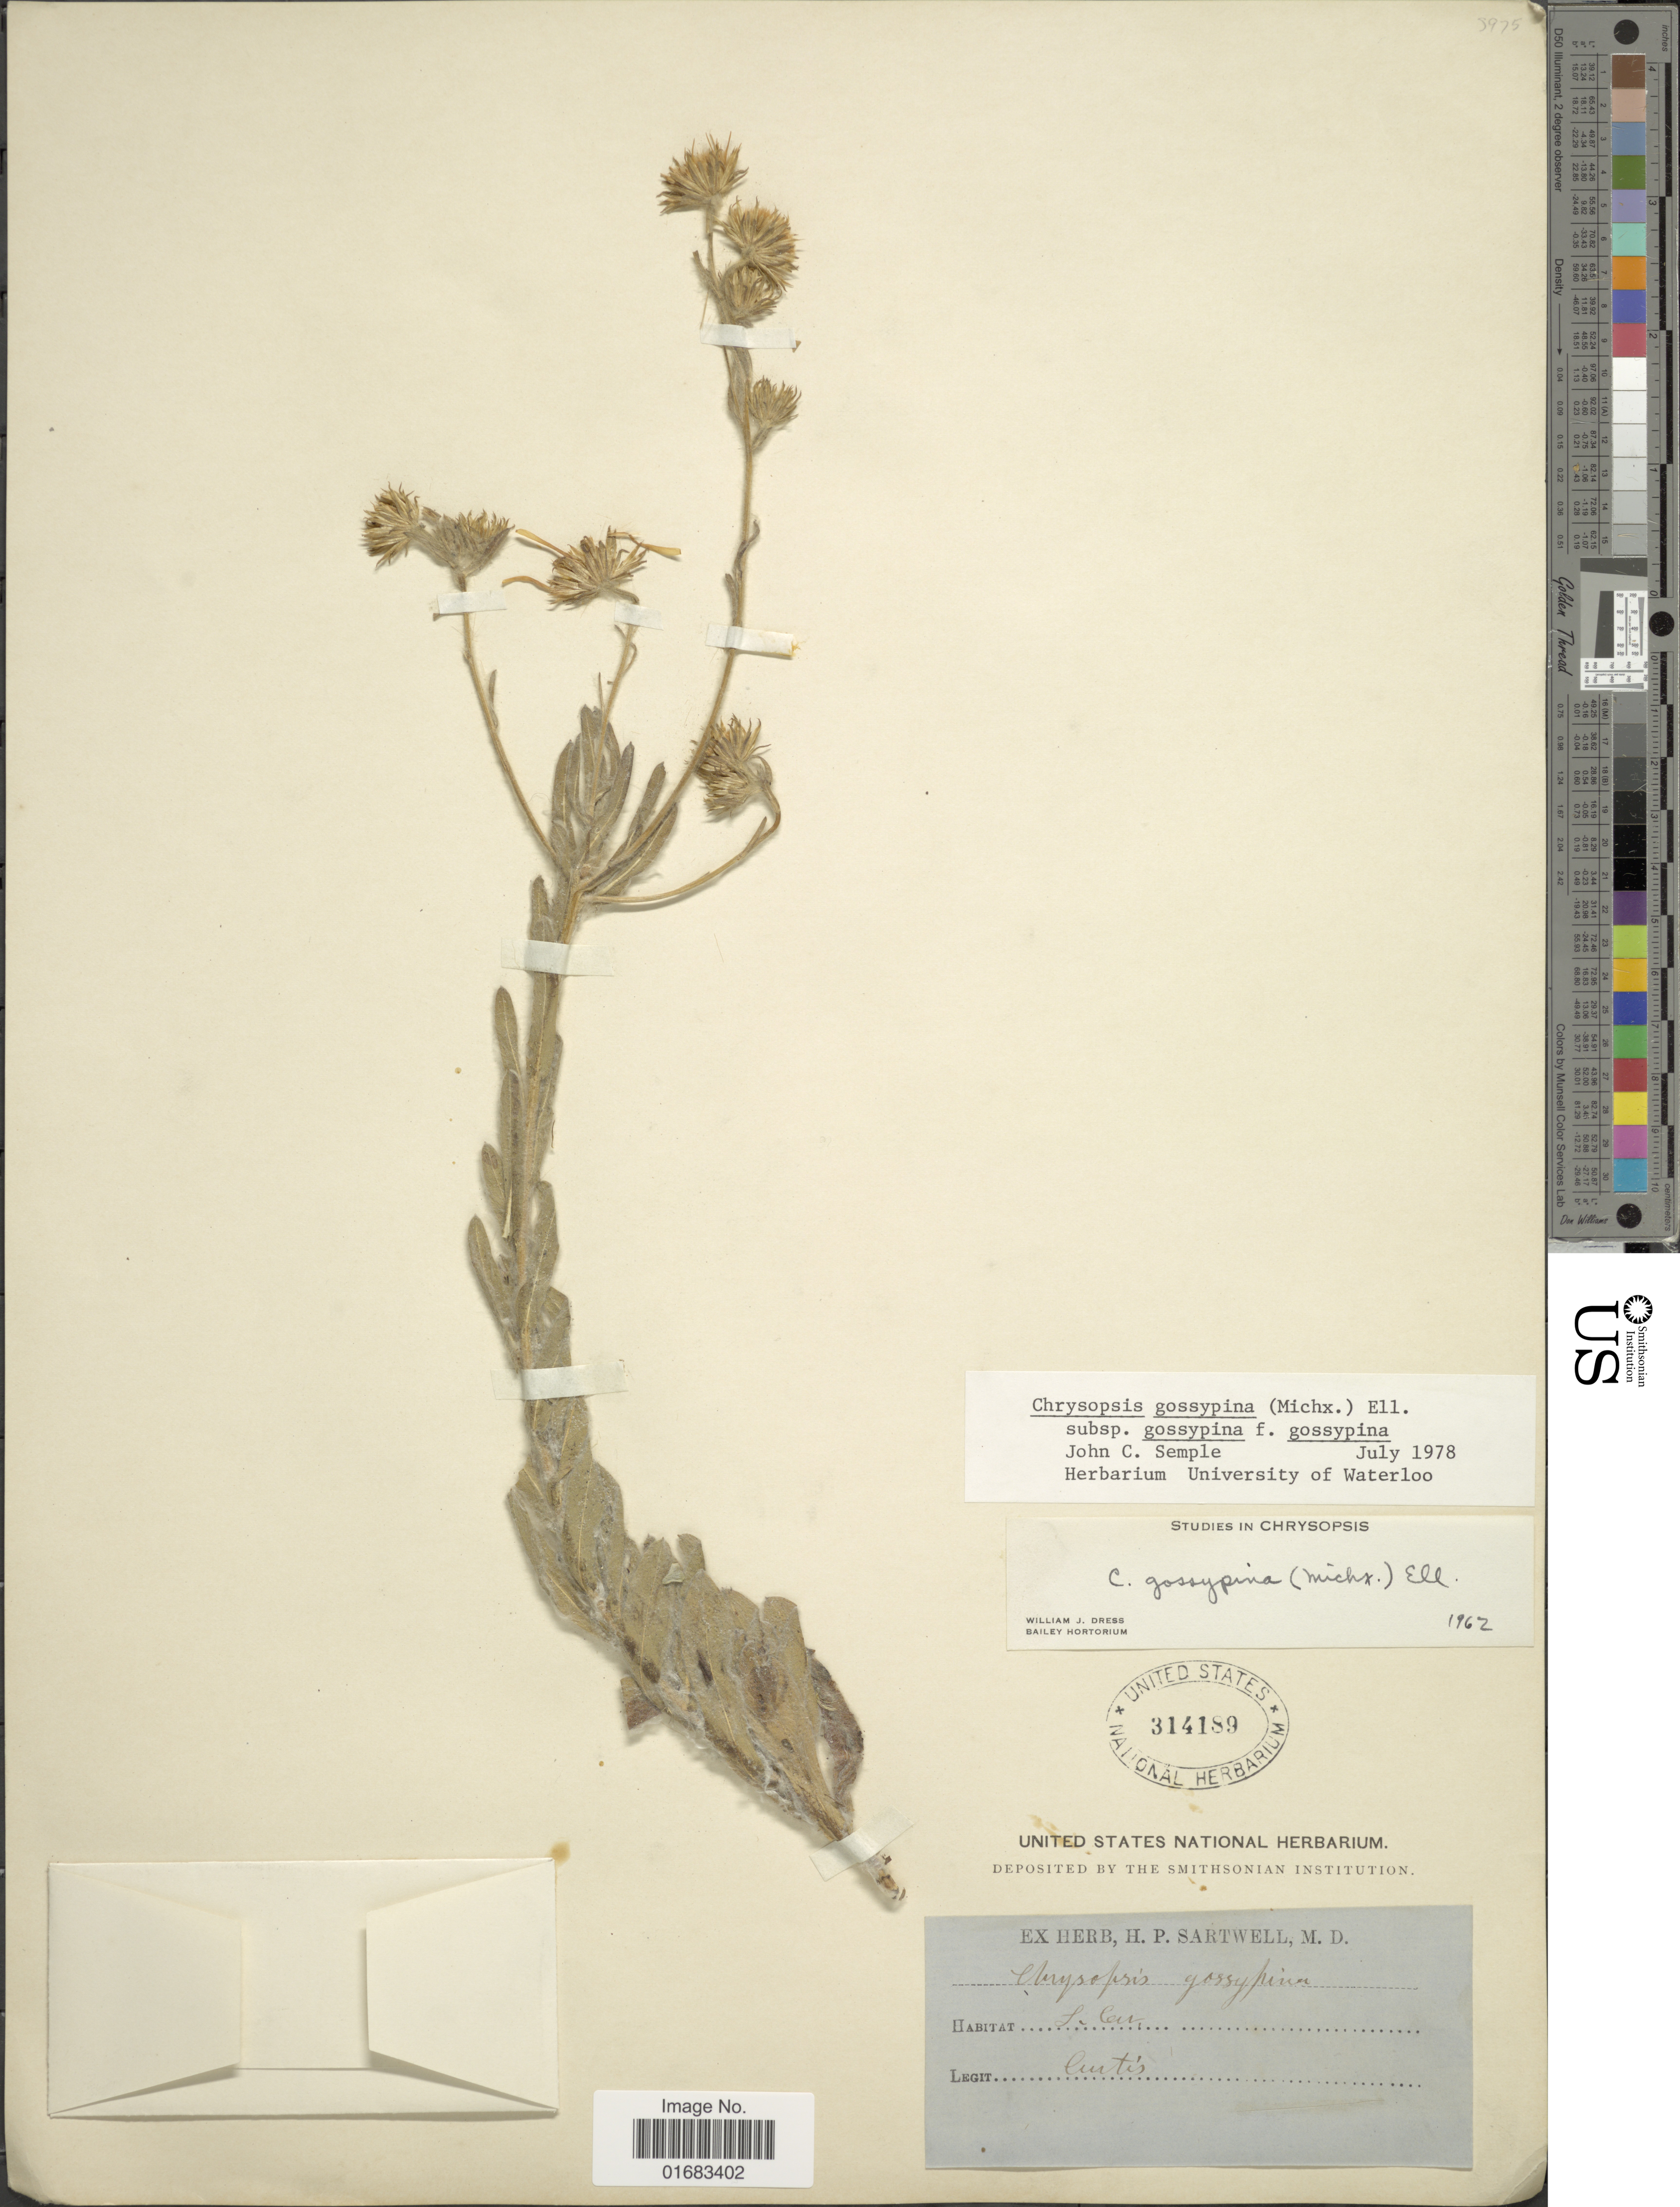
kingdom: Plantae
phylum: Tracheophyta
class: Magnoliopsida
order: Asterales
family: Asteraceae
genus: Chrysopsis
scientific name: Chrysopsis gossypina f. gossypina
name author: (Michx.) Elliott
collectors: -. Curtiss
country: United States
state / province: South Carolina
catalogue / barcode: US 314189